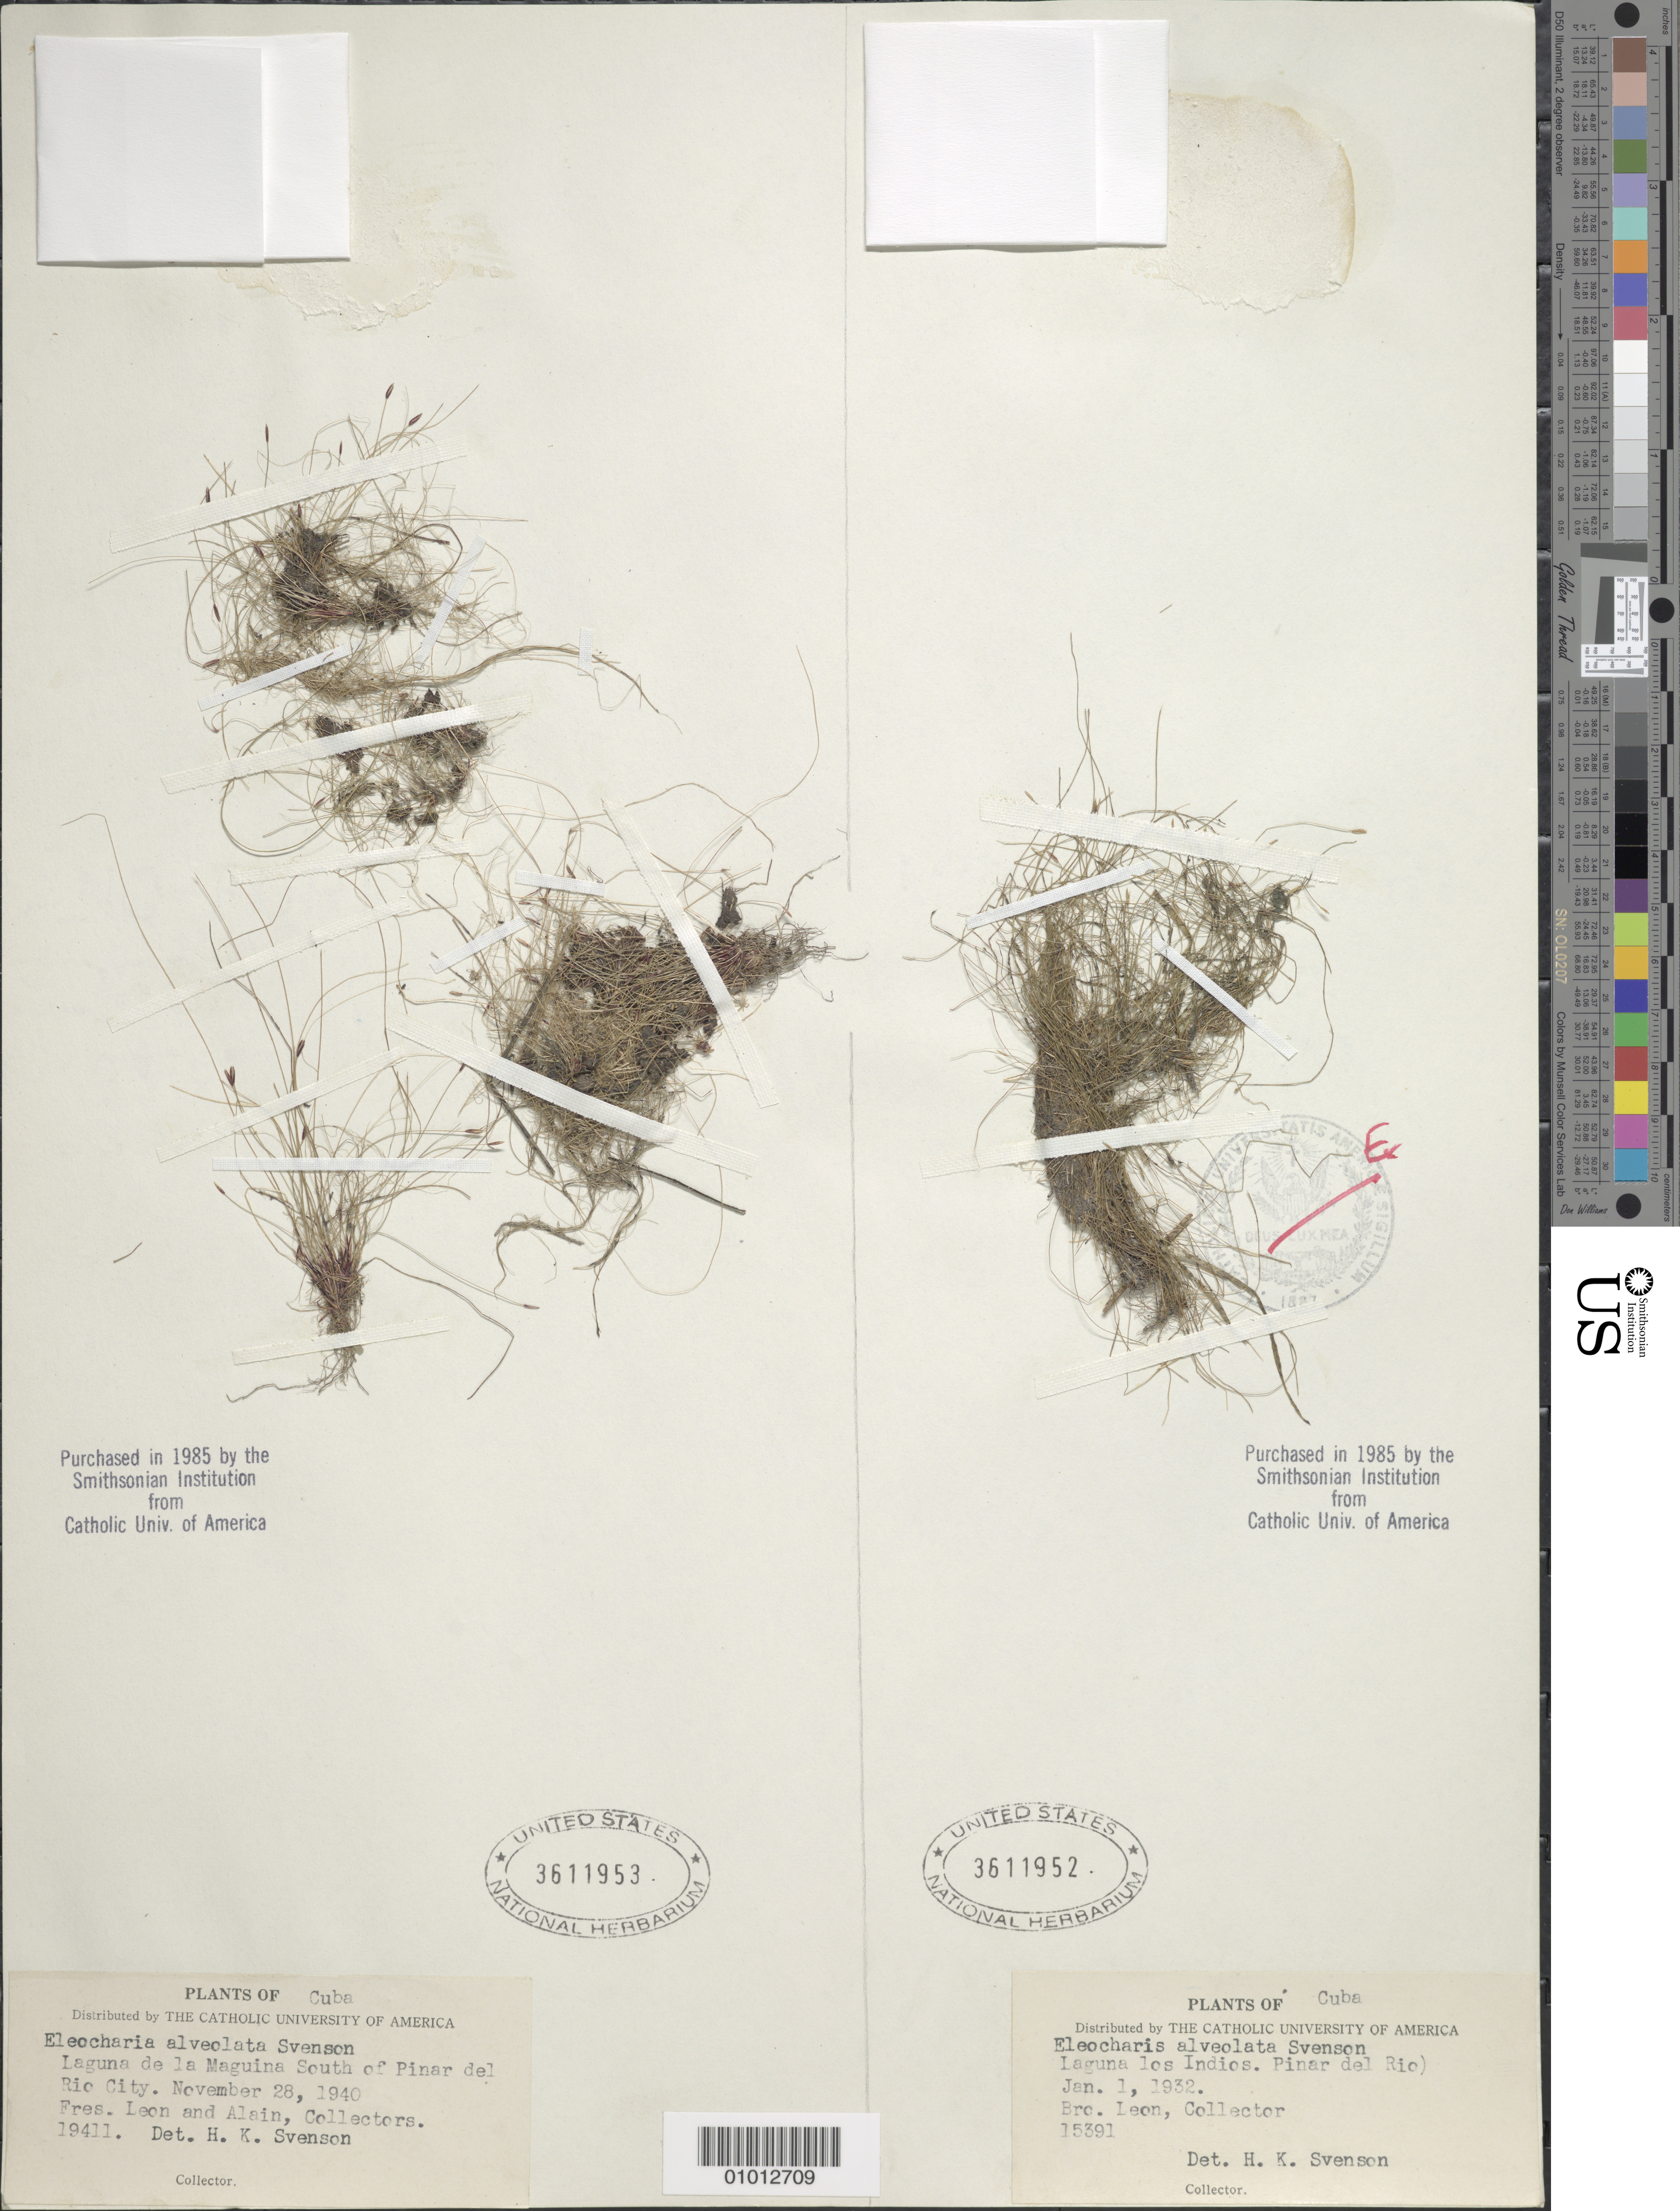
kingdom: Plantae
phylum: Tracheophyta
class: Liliopsida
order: Poales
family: Cyperaceae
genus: Eleocharis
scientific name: Eleocharis alveolata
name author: Svenson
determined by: Svenson, H. K.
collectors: Bro. León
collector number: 15391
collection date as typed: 01 Jan 1932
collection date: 1932-01-01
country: Cuba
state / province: Pinar del Rio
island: Cuba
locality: Laguna los Indios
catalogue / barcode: US 3611953